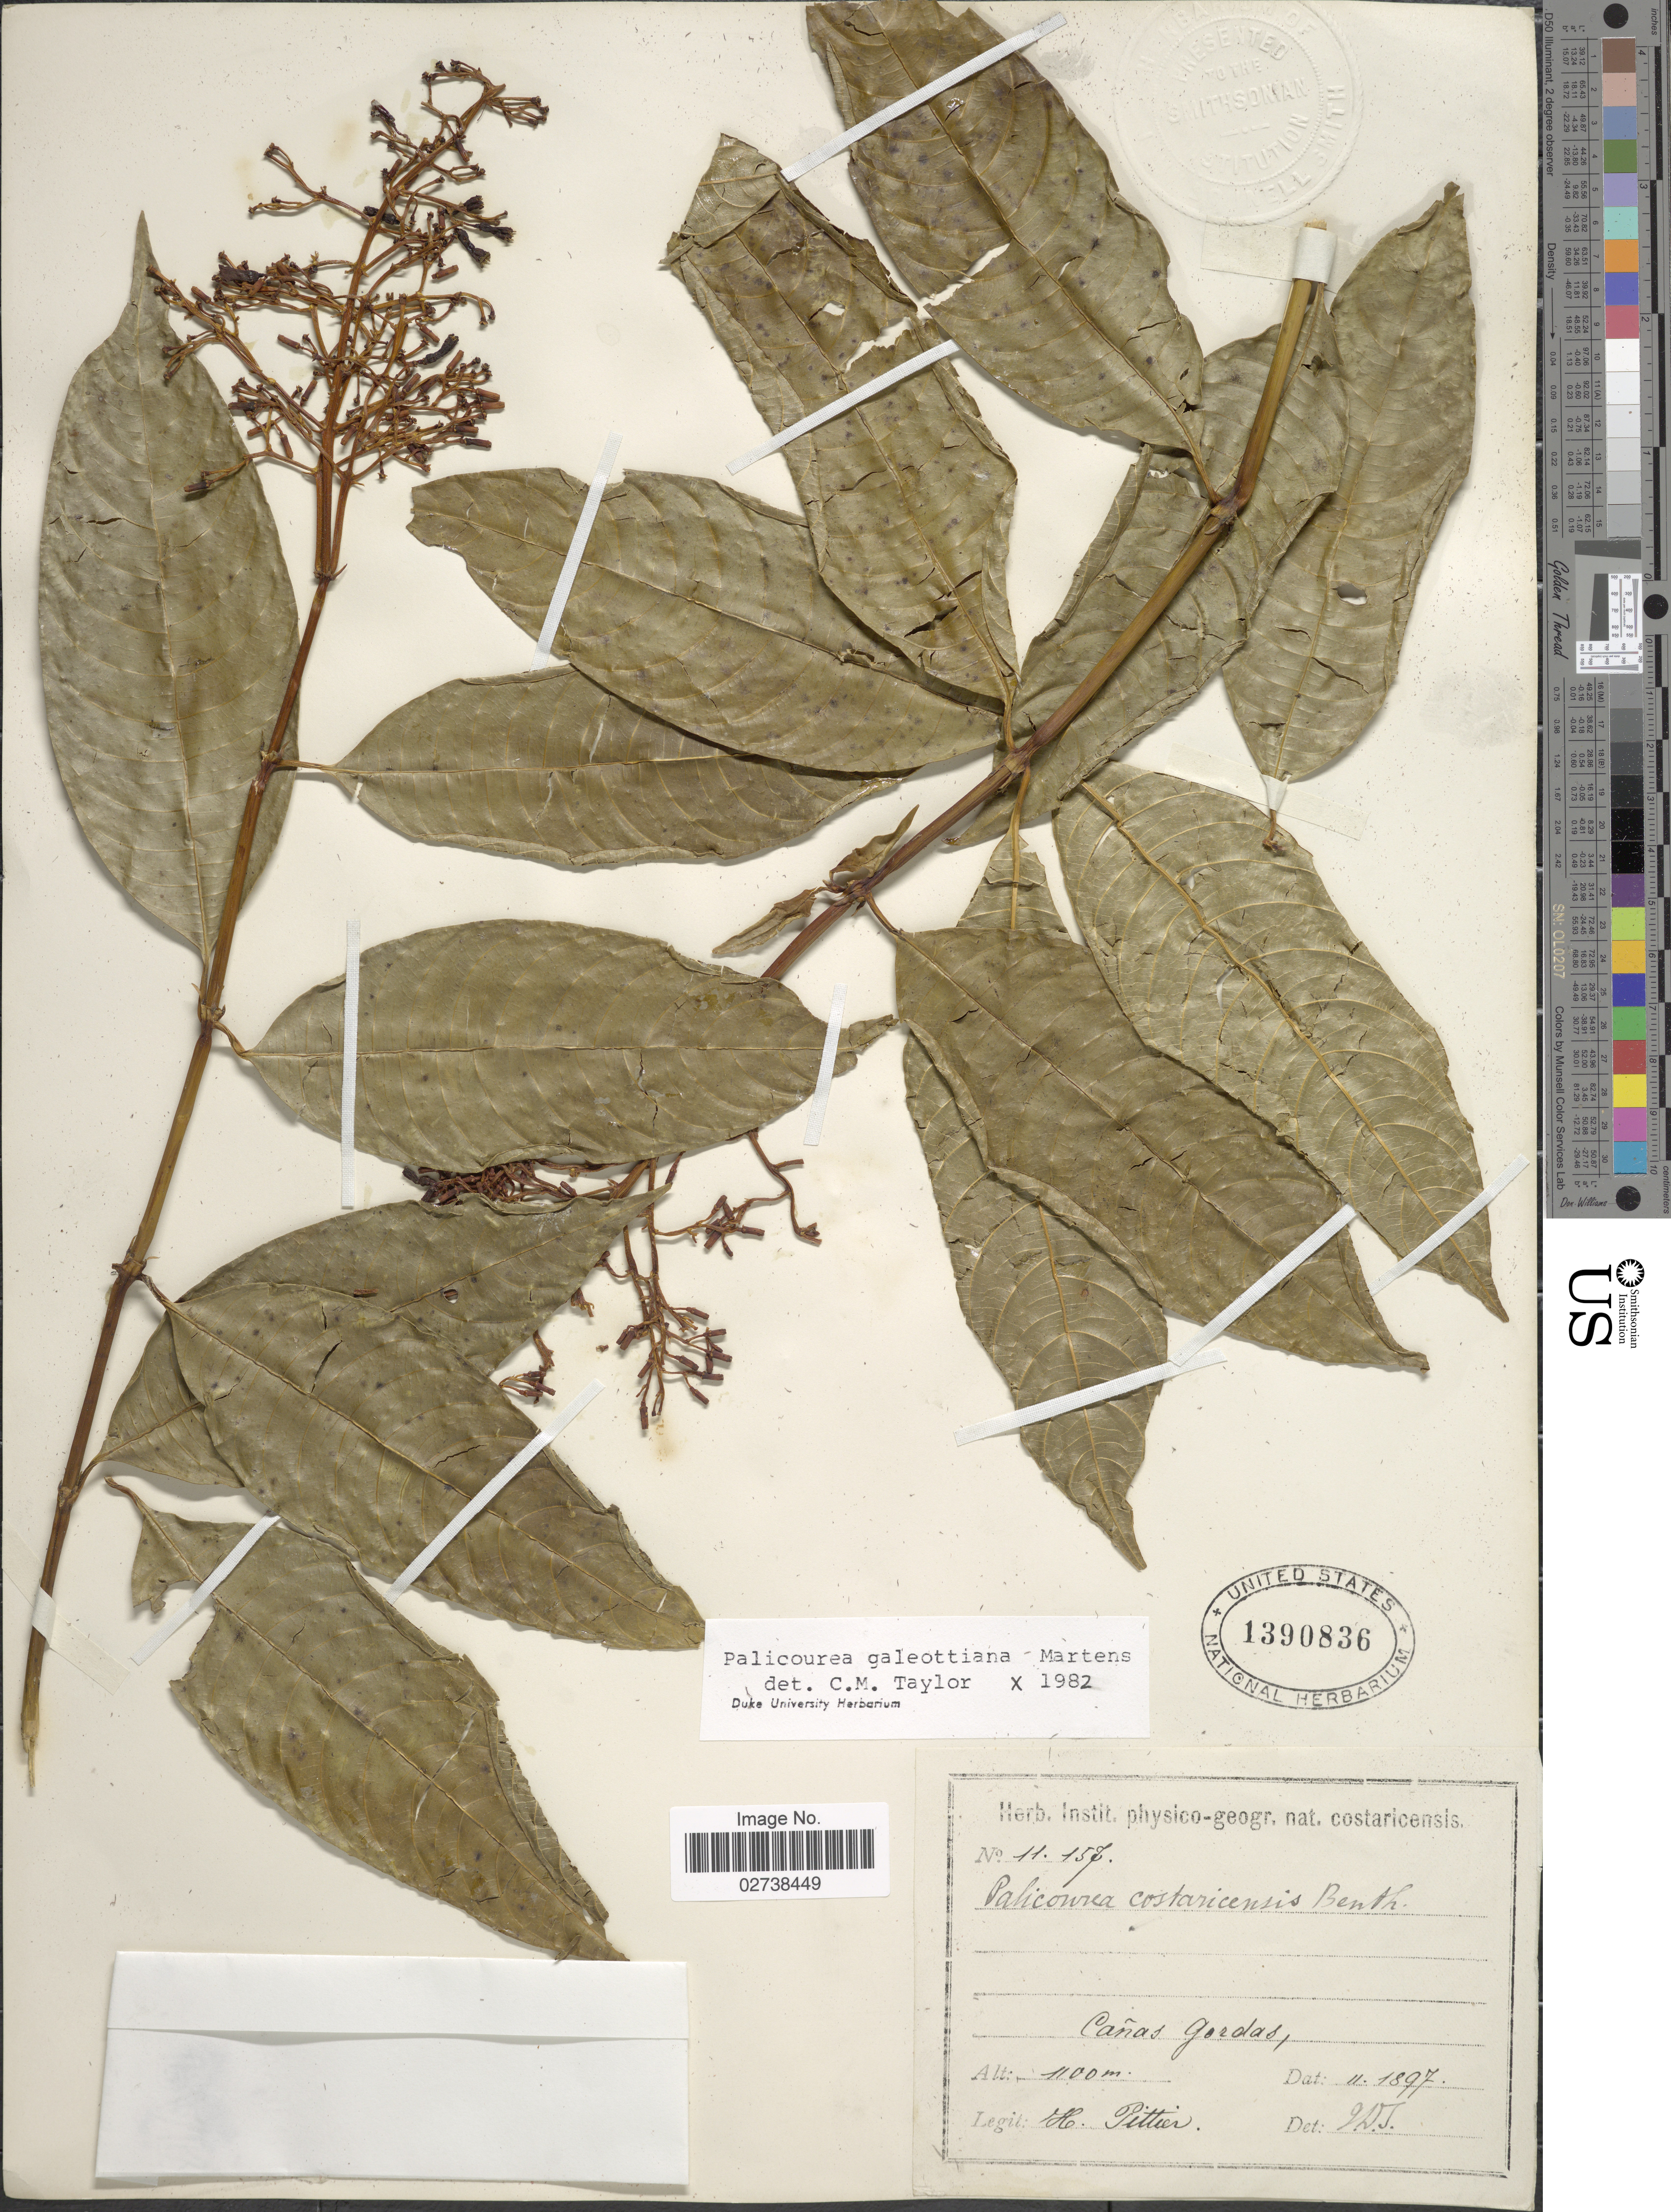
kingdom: Plantae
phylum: Tracheophyta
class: Magnoliopsida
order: Gentianales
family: Rubiaceae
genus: Palicourea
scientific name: Palicourea galeottiana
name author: M. Martens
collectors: H. F. Pittier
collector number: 11157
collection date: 1897-11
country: Costa Rica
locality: Canas Gordas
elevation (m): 1100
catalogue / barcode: US 1390836